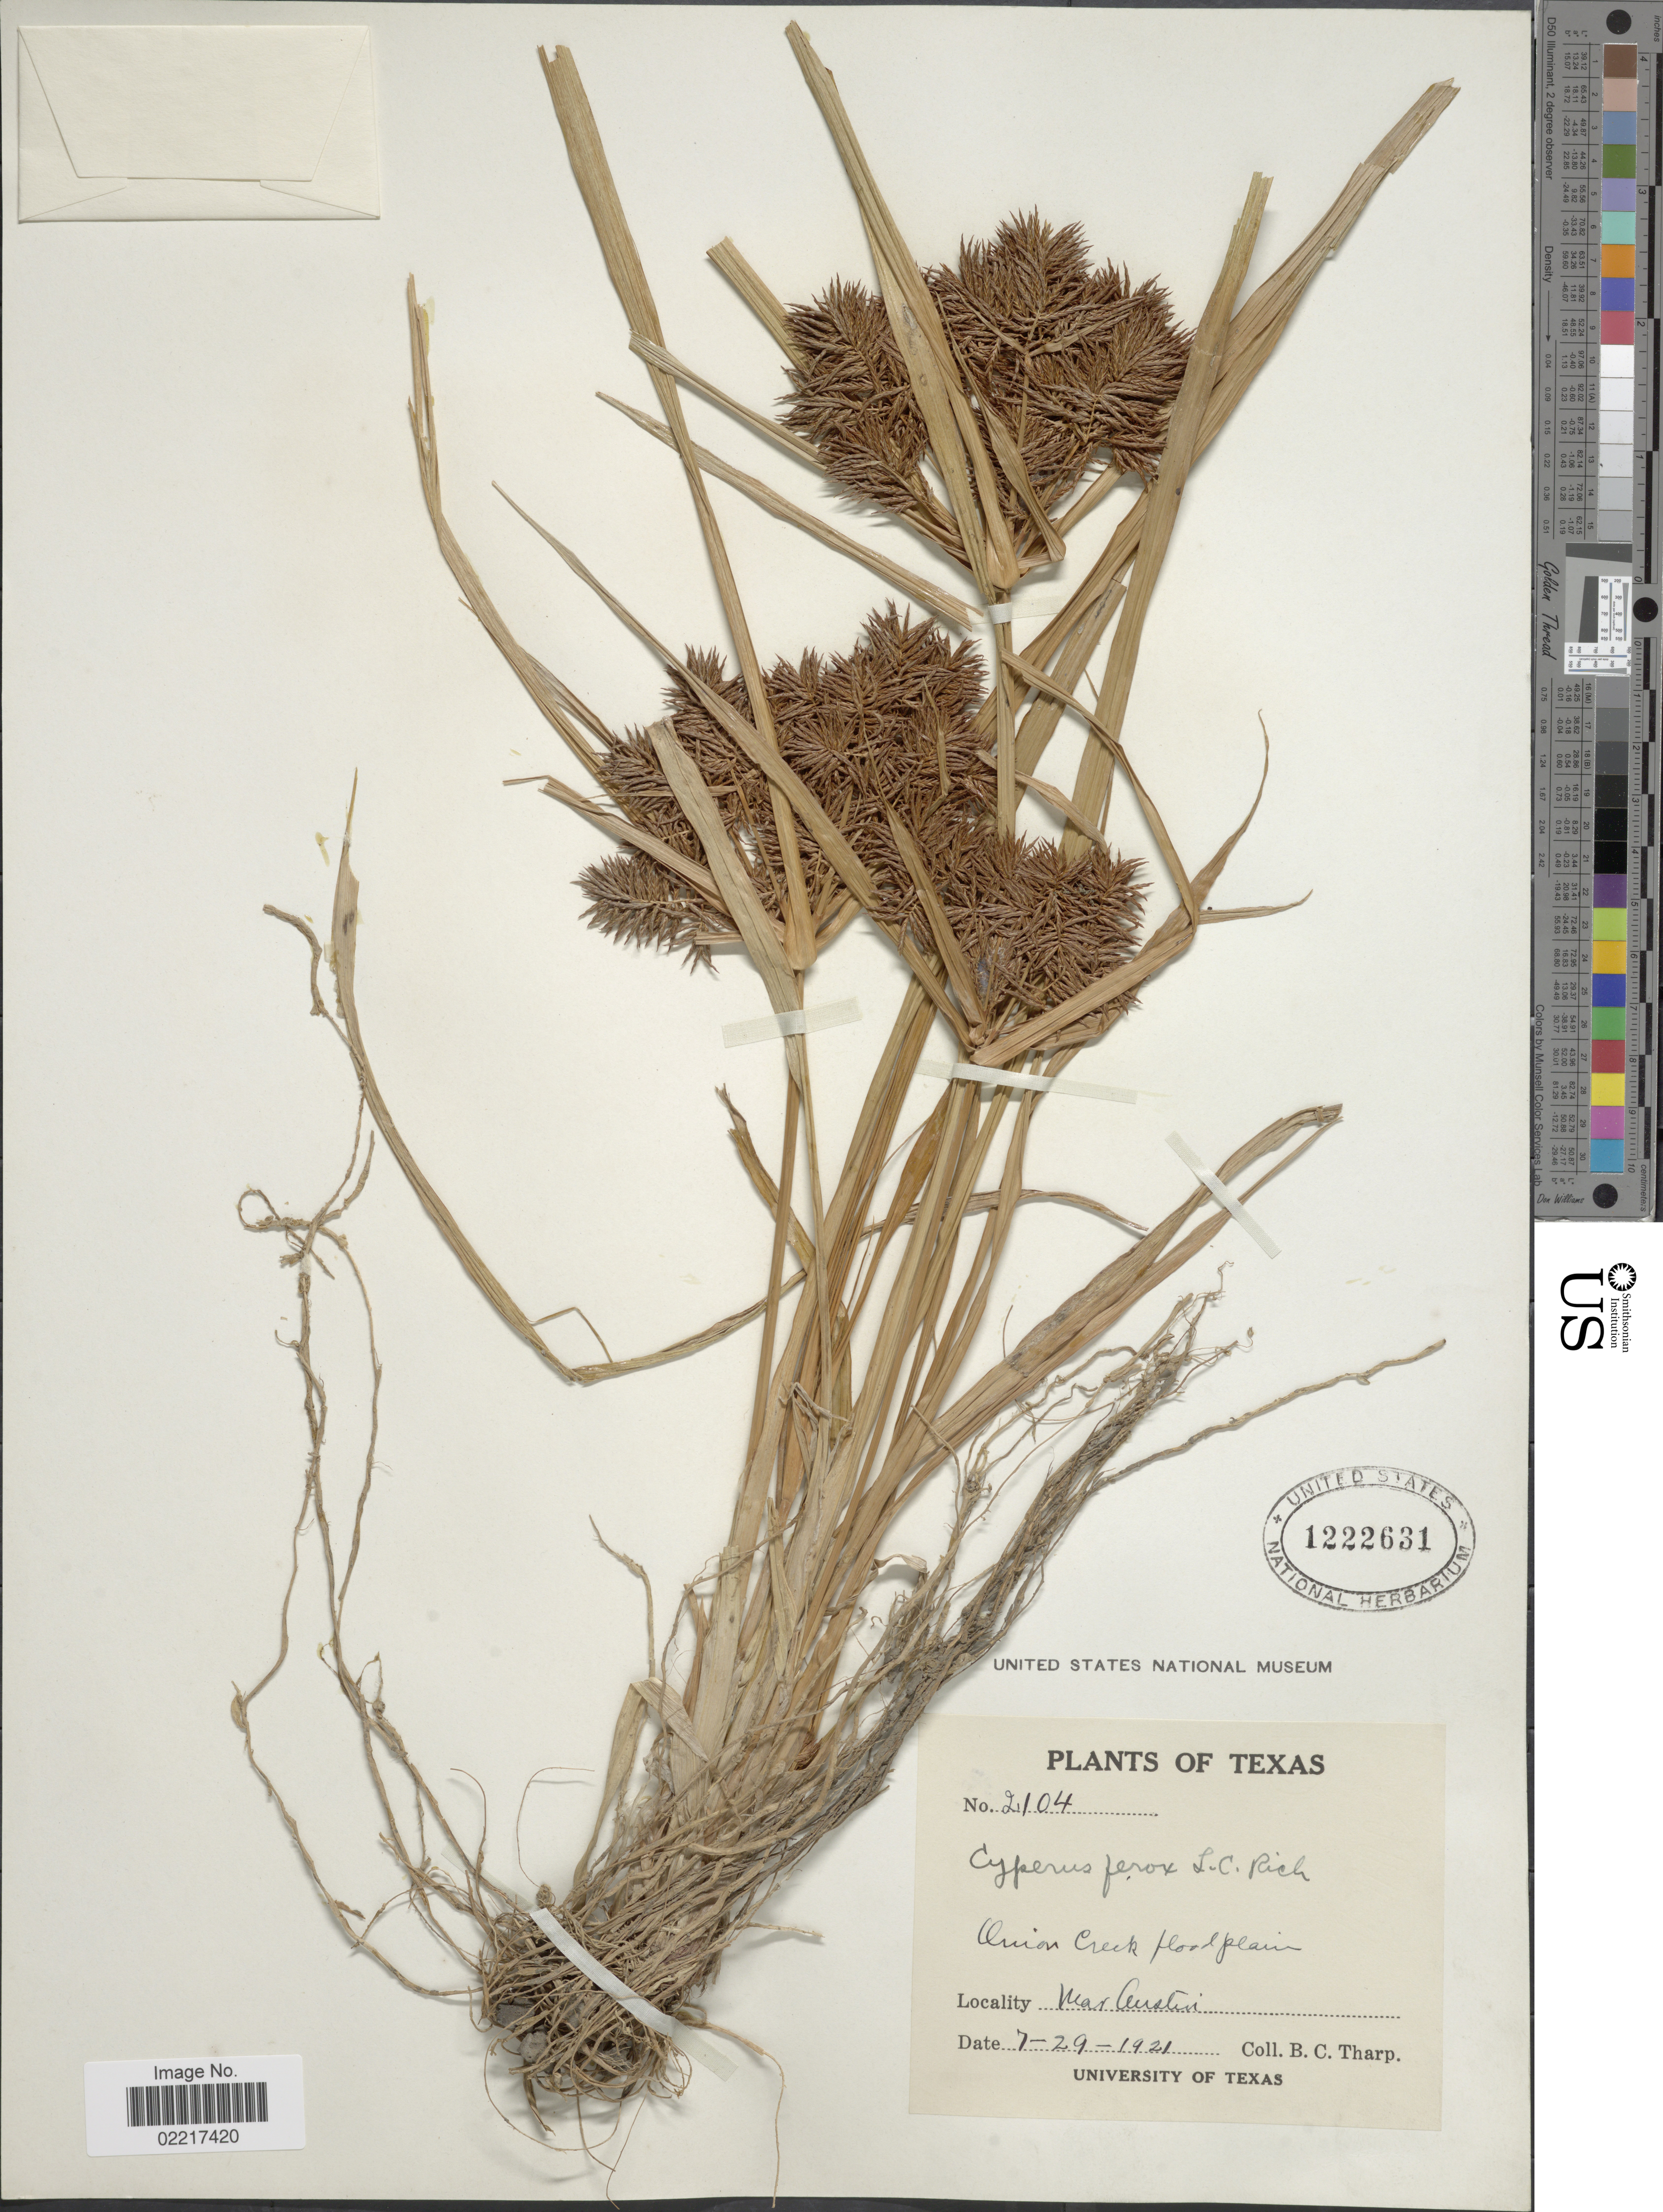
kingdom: Plantae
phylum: Tracheophyta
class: Liliopsida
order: Poales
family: Cyperaceae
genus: Cyperus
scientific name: Cyperus odoratus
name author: L.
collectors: B. C. Tharp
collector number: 2104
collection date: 1921-07-29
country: United States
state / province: Texas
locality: Onion Creek flood plain, Near Austin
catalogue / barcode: US 1222631